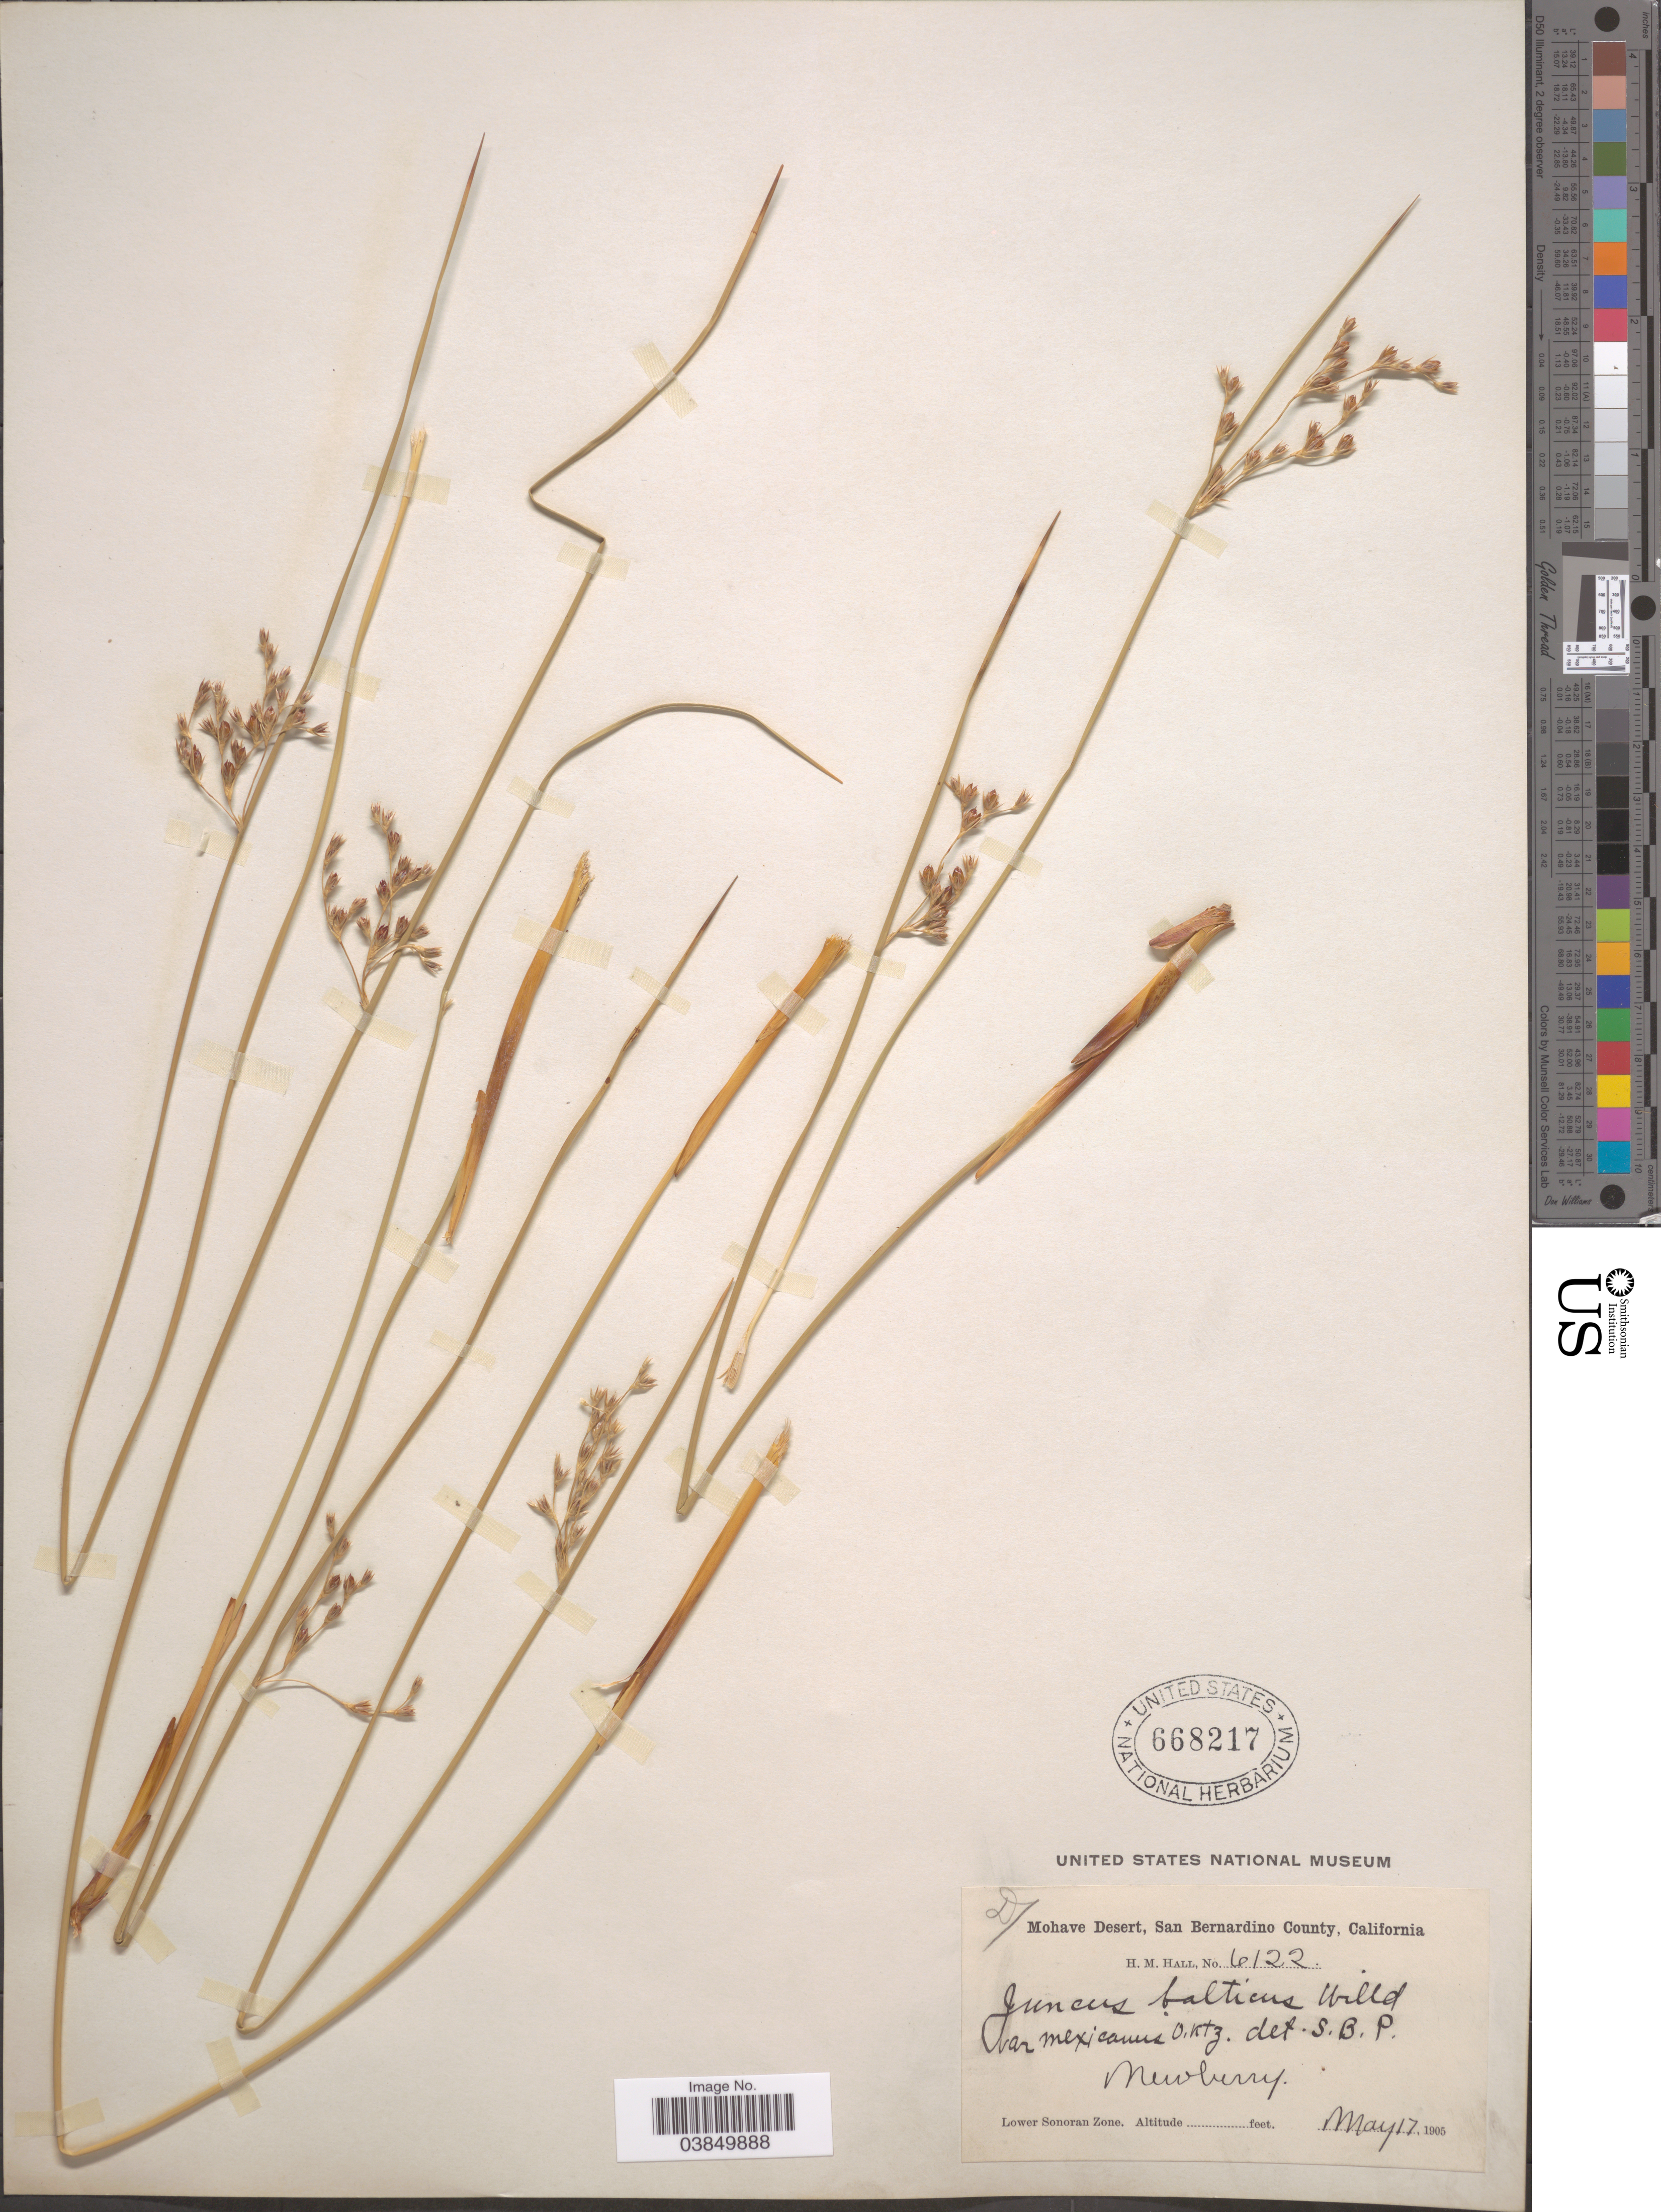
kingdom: Plantae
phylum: Tracheophyta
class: Liliopsida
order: Poales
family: Juncaceae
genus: Juncus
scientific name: Juncus balticus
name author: Willd.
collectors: H. M. Hall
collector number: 6122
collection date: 1905-05-17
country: United States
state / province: California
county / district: San Bernardino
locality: Mohave Desert, San Bernardino County. Newberry. Lower Sonoran Zone.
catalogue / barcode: US 668217